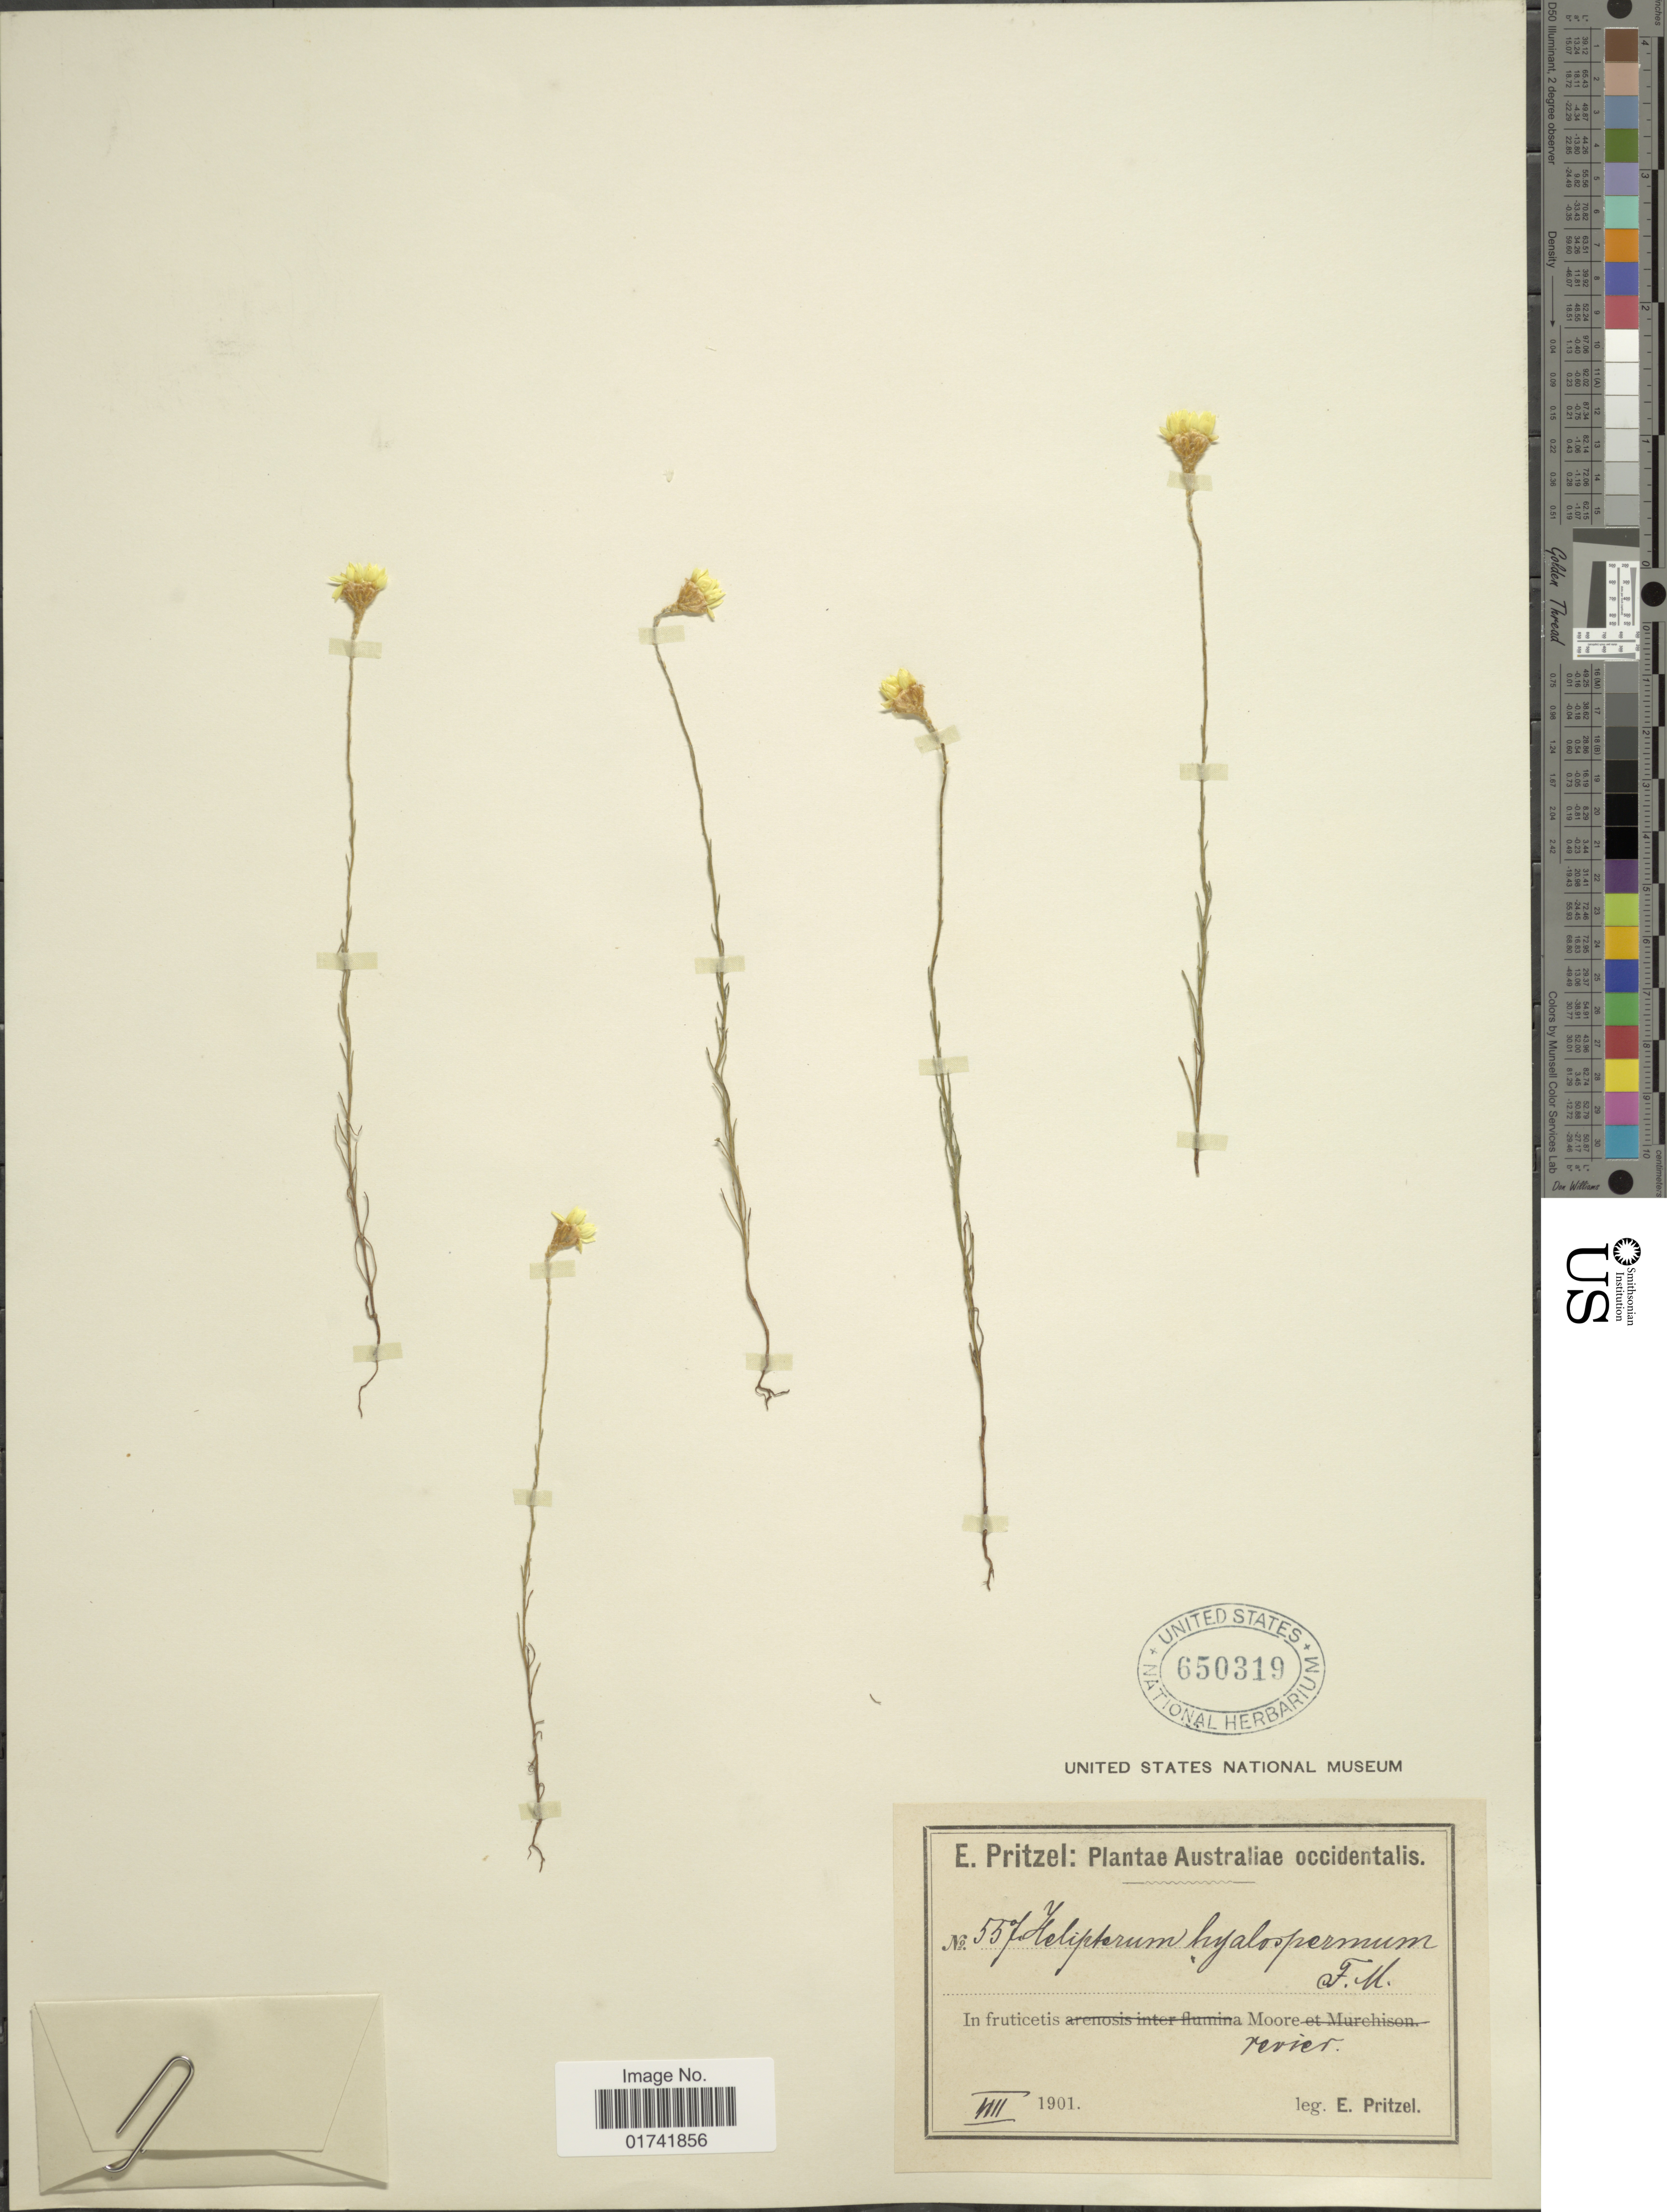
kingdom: Plantae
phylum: Tracheophyta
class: Magnoliopsida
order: Asterales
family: Asteraceae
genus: Hyalosperma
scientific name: Hyalosperma glutinosum subsp. glutinosum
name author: Steetz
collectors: E. G. Pritzel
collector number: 557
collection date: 1901-08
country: Australia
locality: In fruticetis Moore revier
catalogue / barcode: US 650319